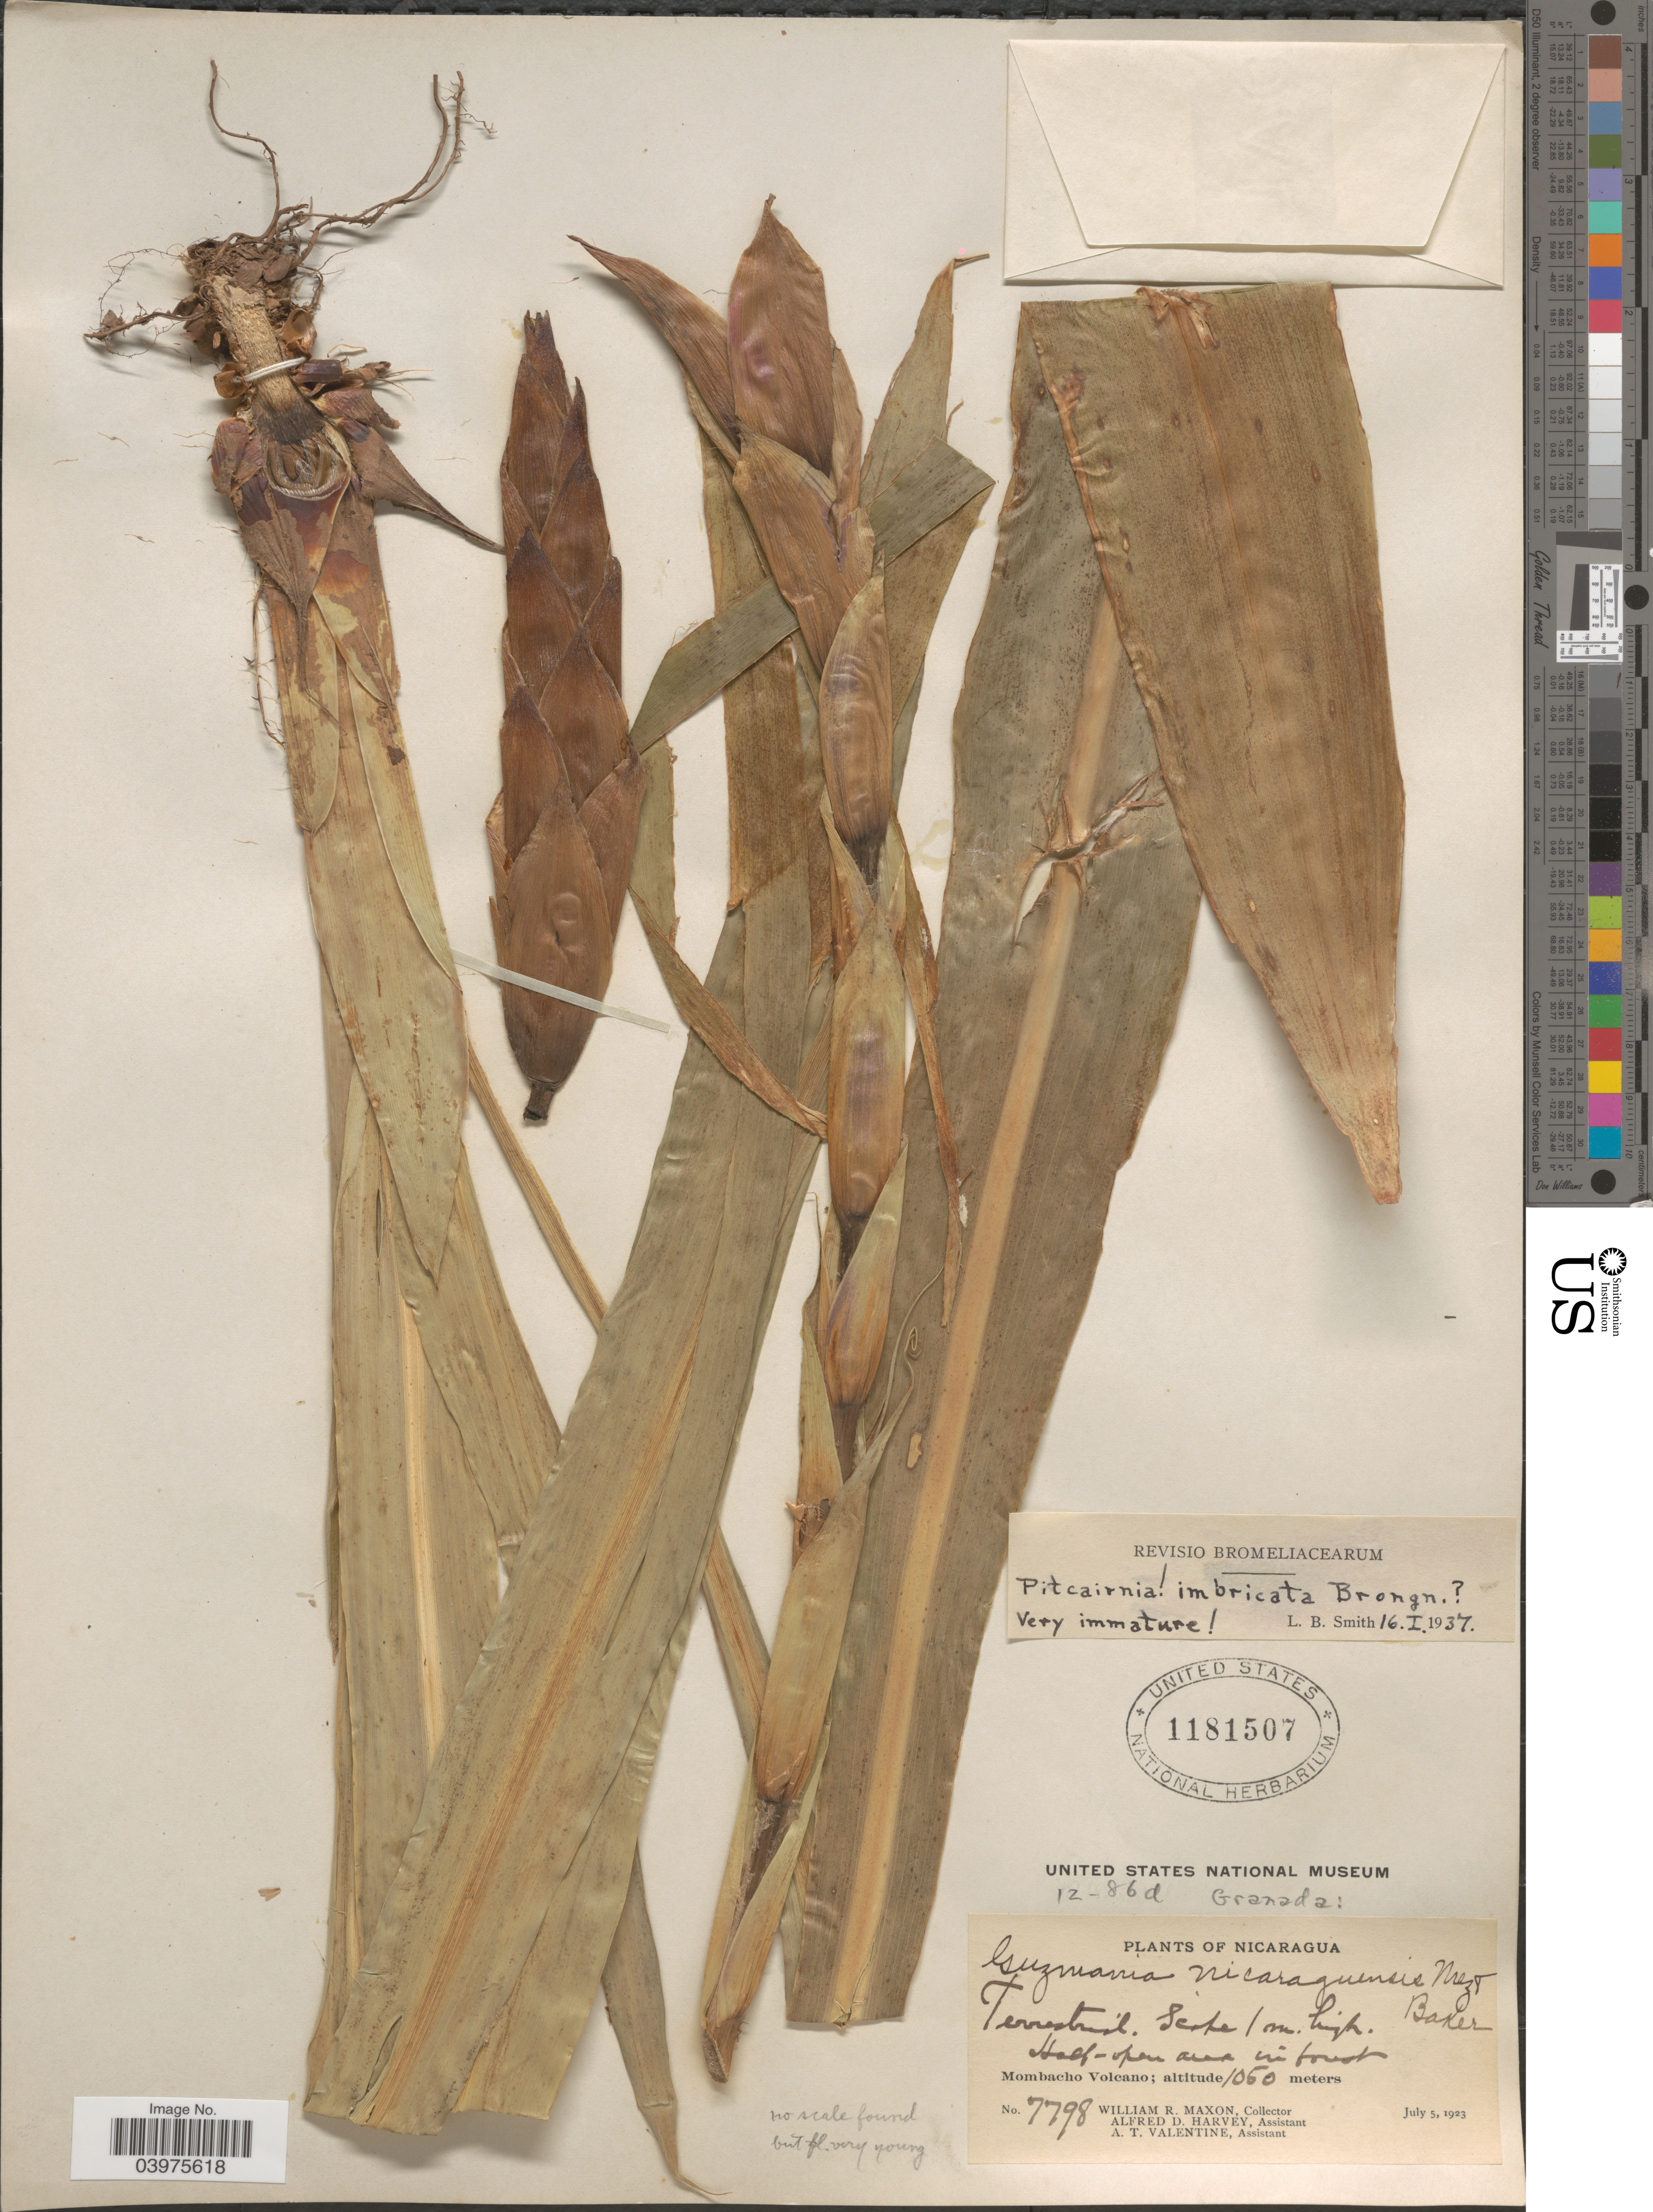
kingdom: Plantae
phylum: Tracheophyta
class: Liliopsida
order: Poales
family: Bromeliaceae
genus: Pitcairnia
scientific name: Pitcairnia imbricata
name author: (Brongn.) Regel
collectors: W. R. Maxon, A. D. Harvey & A. Valentine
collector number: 7798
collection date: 1923-07-05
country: Nicaragua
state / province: Granada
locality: Mombacho Volcano.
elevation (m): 1050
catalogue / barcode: US 1181507